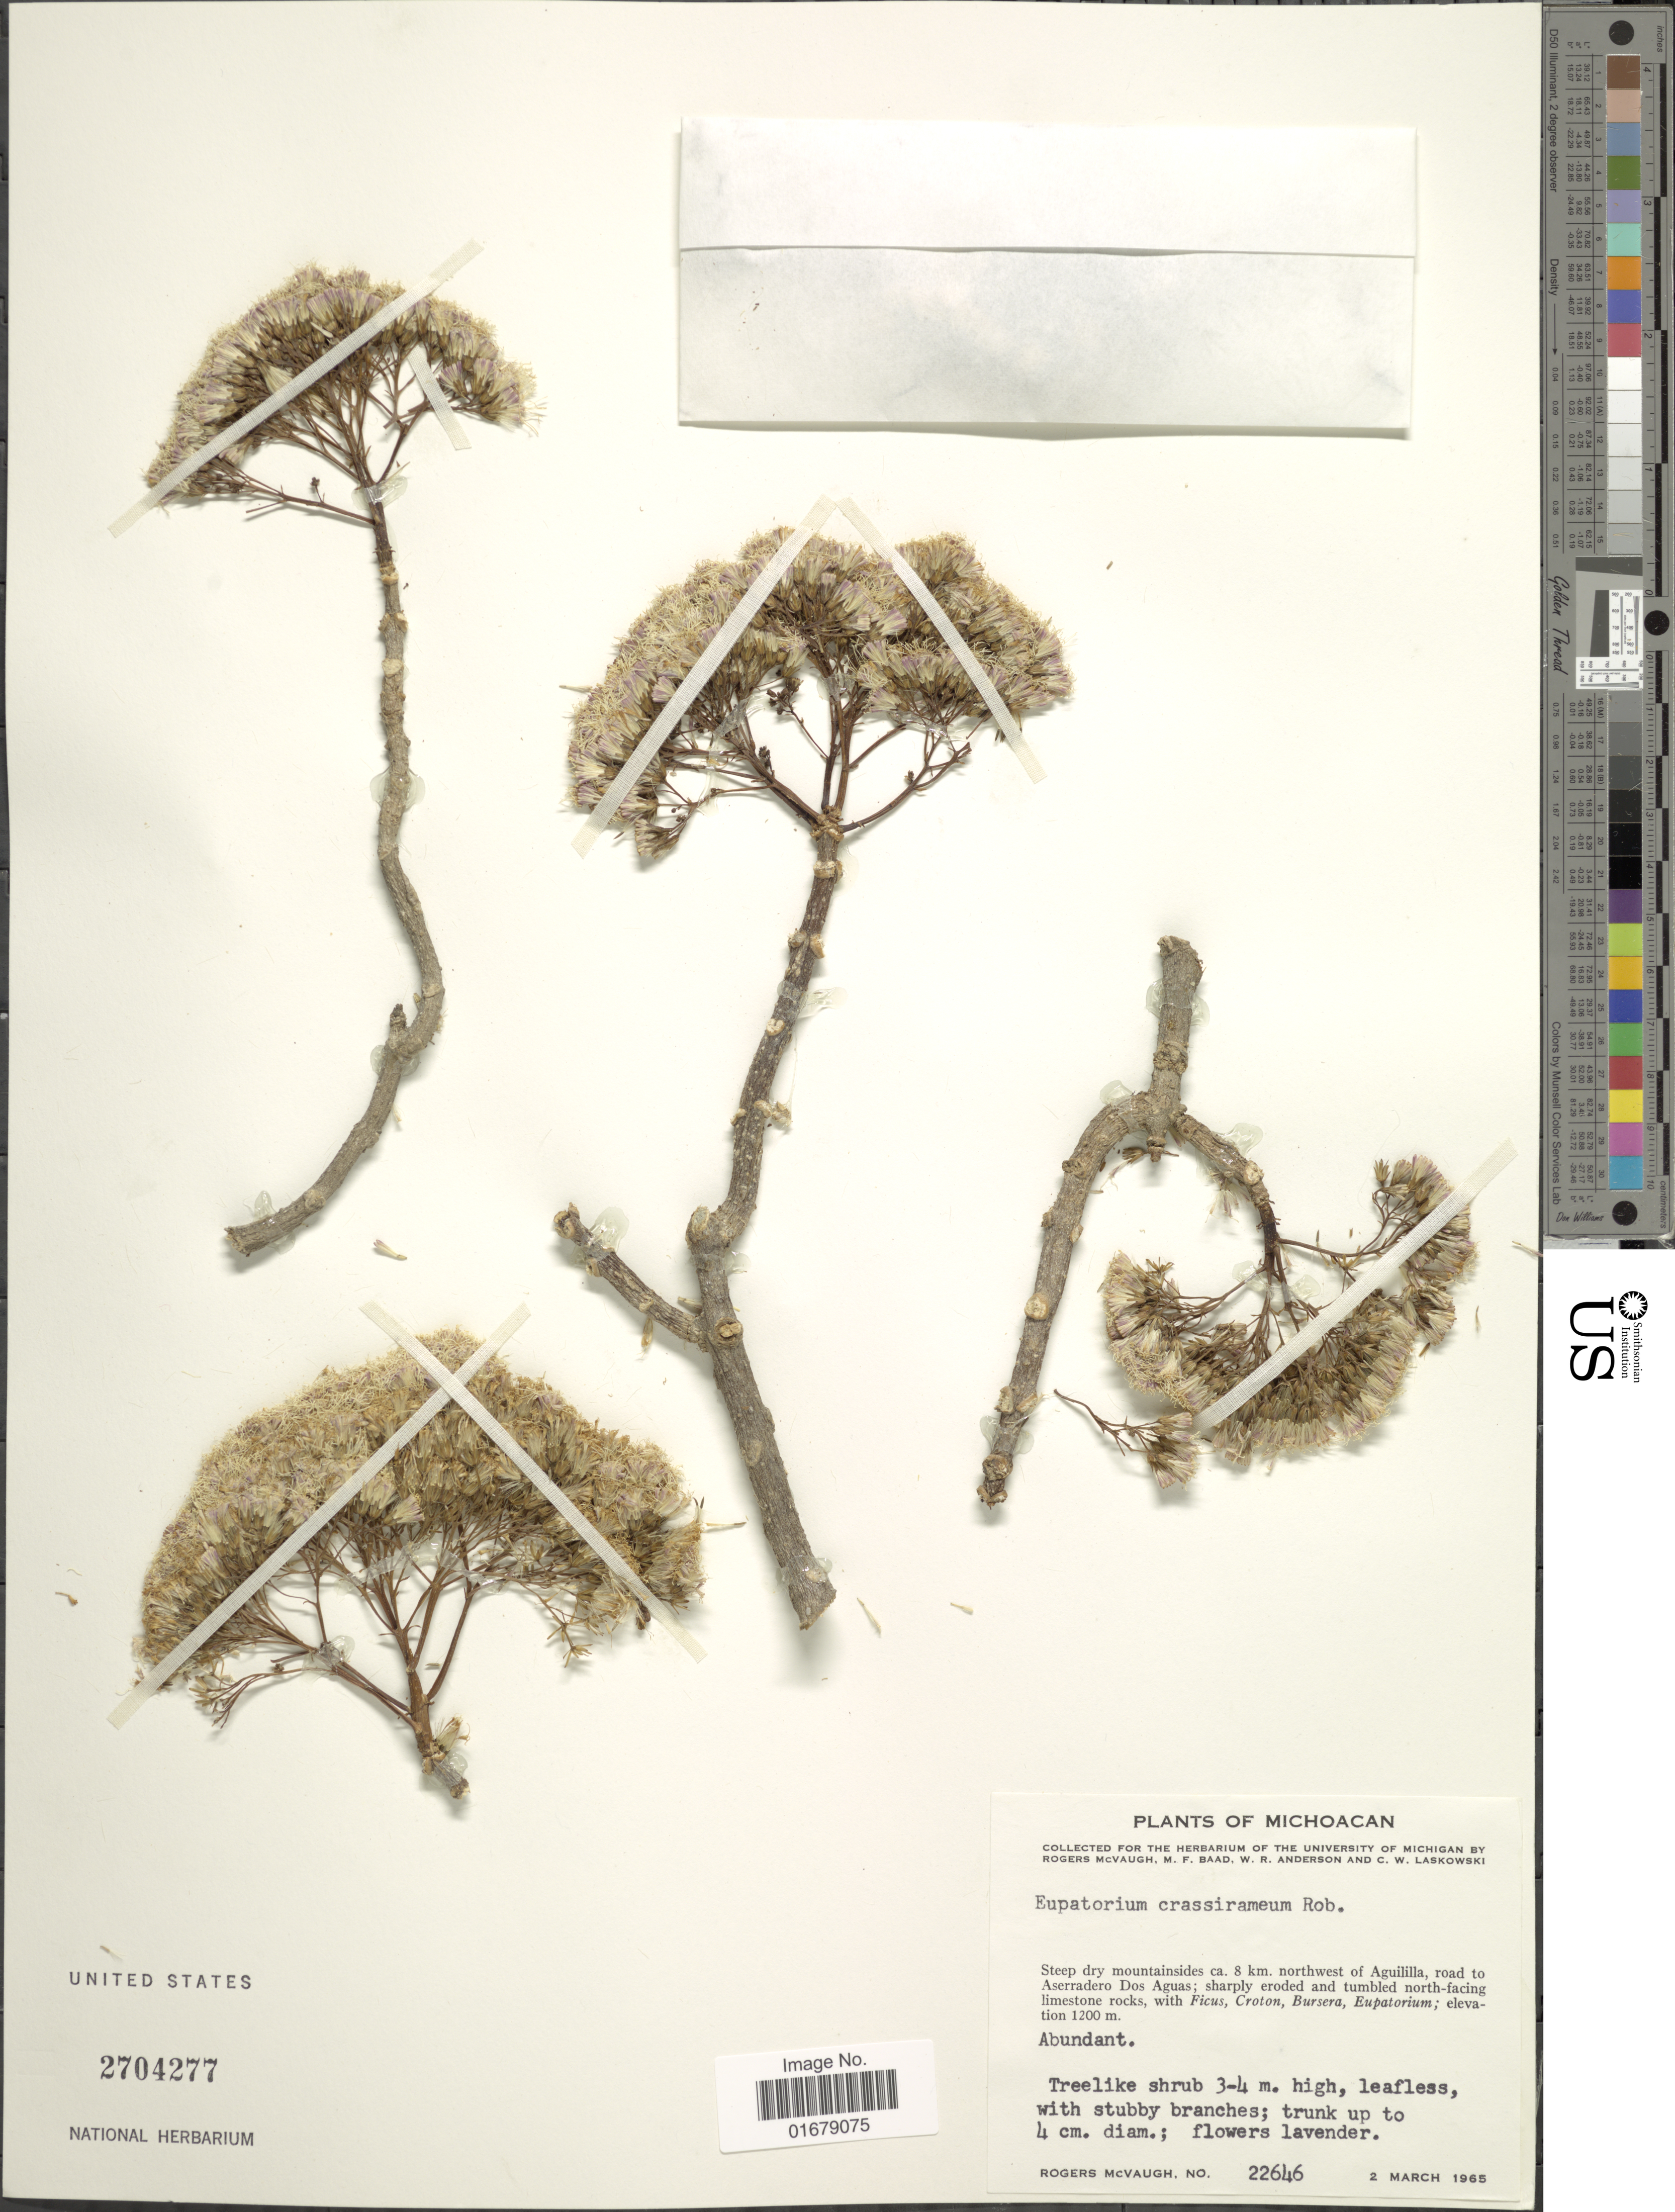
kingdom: Plantae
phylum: Tracheophyta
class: Magnoliopsida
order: Asterales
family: Asteraceae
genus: Pachythamnus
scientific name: Pachythamnus crassirameus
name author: (B.L. Rob.) R.M. King & H. Rob.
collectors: R. McVaugh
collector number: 22646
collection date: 1965-03-02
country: Mexico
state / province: Michoacán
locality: Michoacán. Steep dry mountainsides ca. 8 km. northwest of Aguililla, road to Asseradero Dos Aguas;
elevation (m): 1200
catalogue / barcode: US 2704277